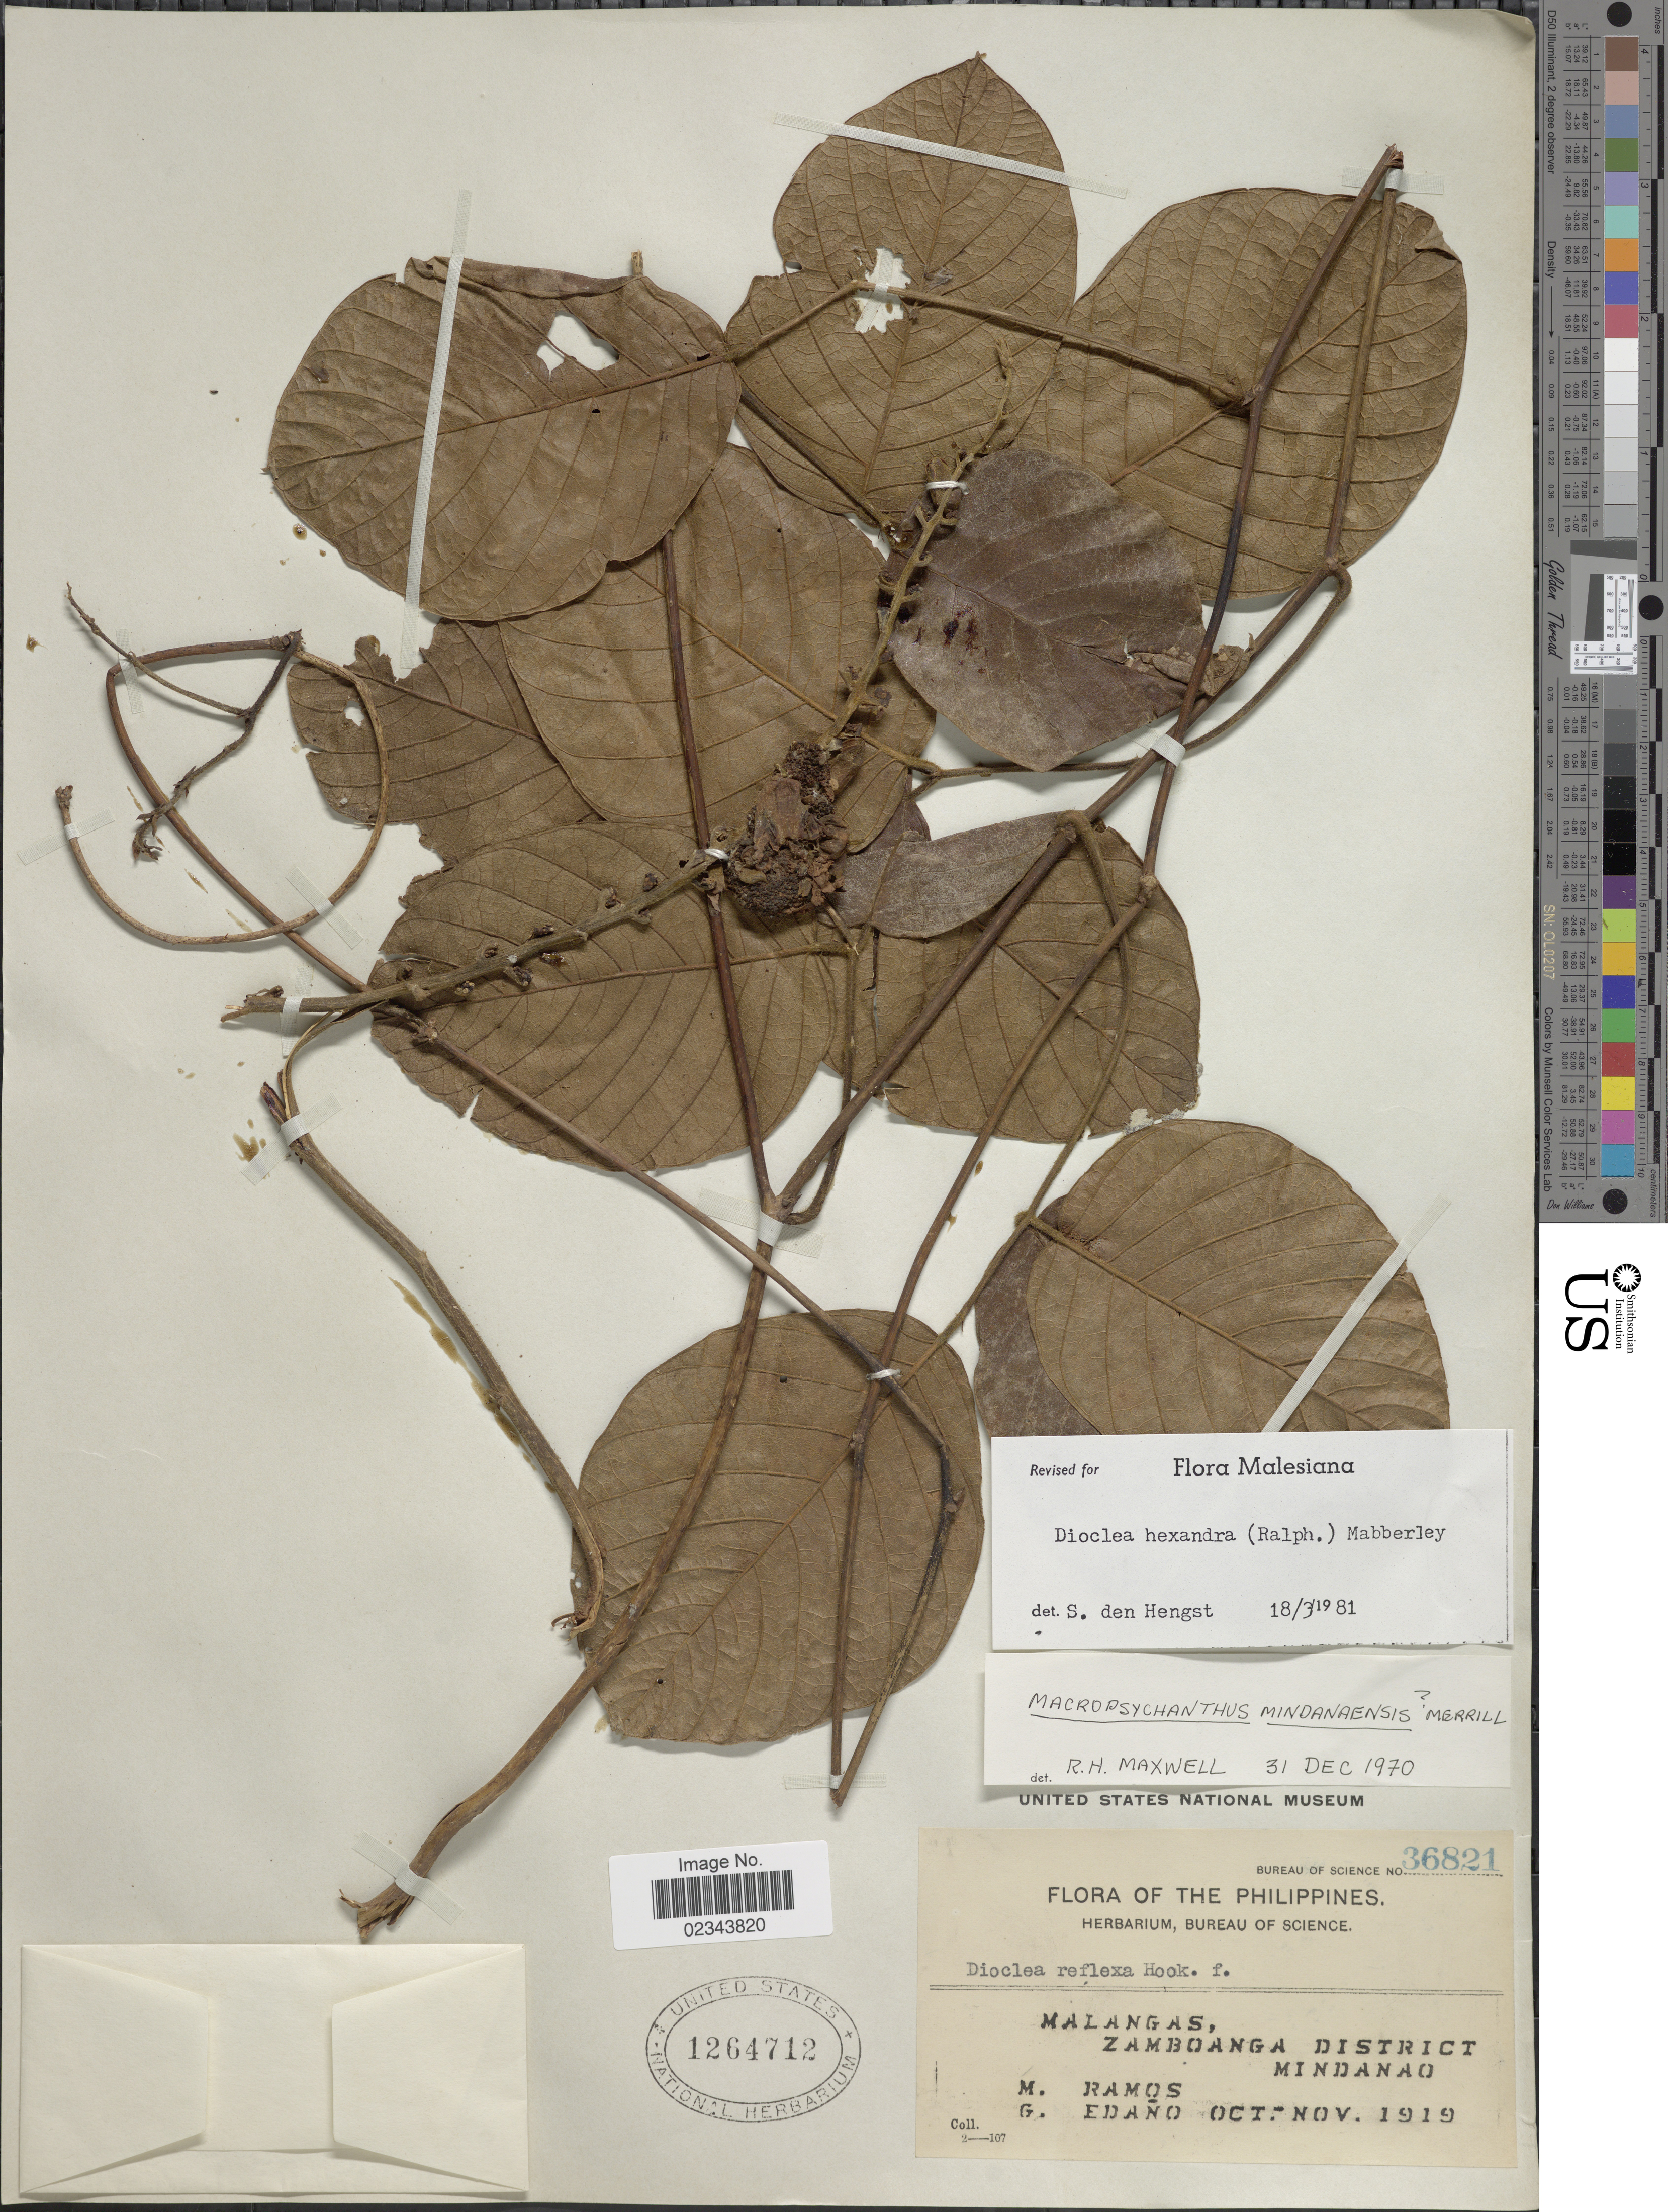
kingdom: Plantae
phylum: Tracheophyta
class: Magnoliopsida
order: Fabales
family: Fabaceae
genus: Macropsychanthus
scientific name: Macropsychanthus hexander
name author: (Ralph) L.P. Queiroz & Snak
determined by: Strong, Mark T., (BOT), Smithsonian Institution - National Museum of Natural History (UNITED STATES)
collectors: M. Ramos & G. Edaño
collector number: Bureau of Science 36821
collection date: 1919-10/1919-11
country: Philippines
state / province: Zamboanga Peninsula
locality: Malangas, Mindanao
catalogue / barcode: US 1264712